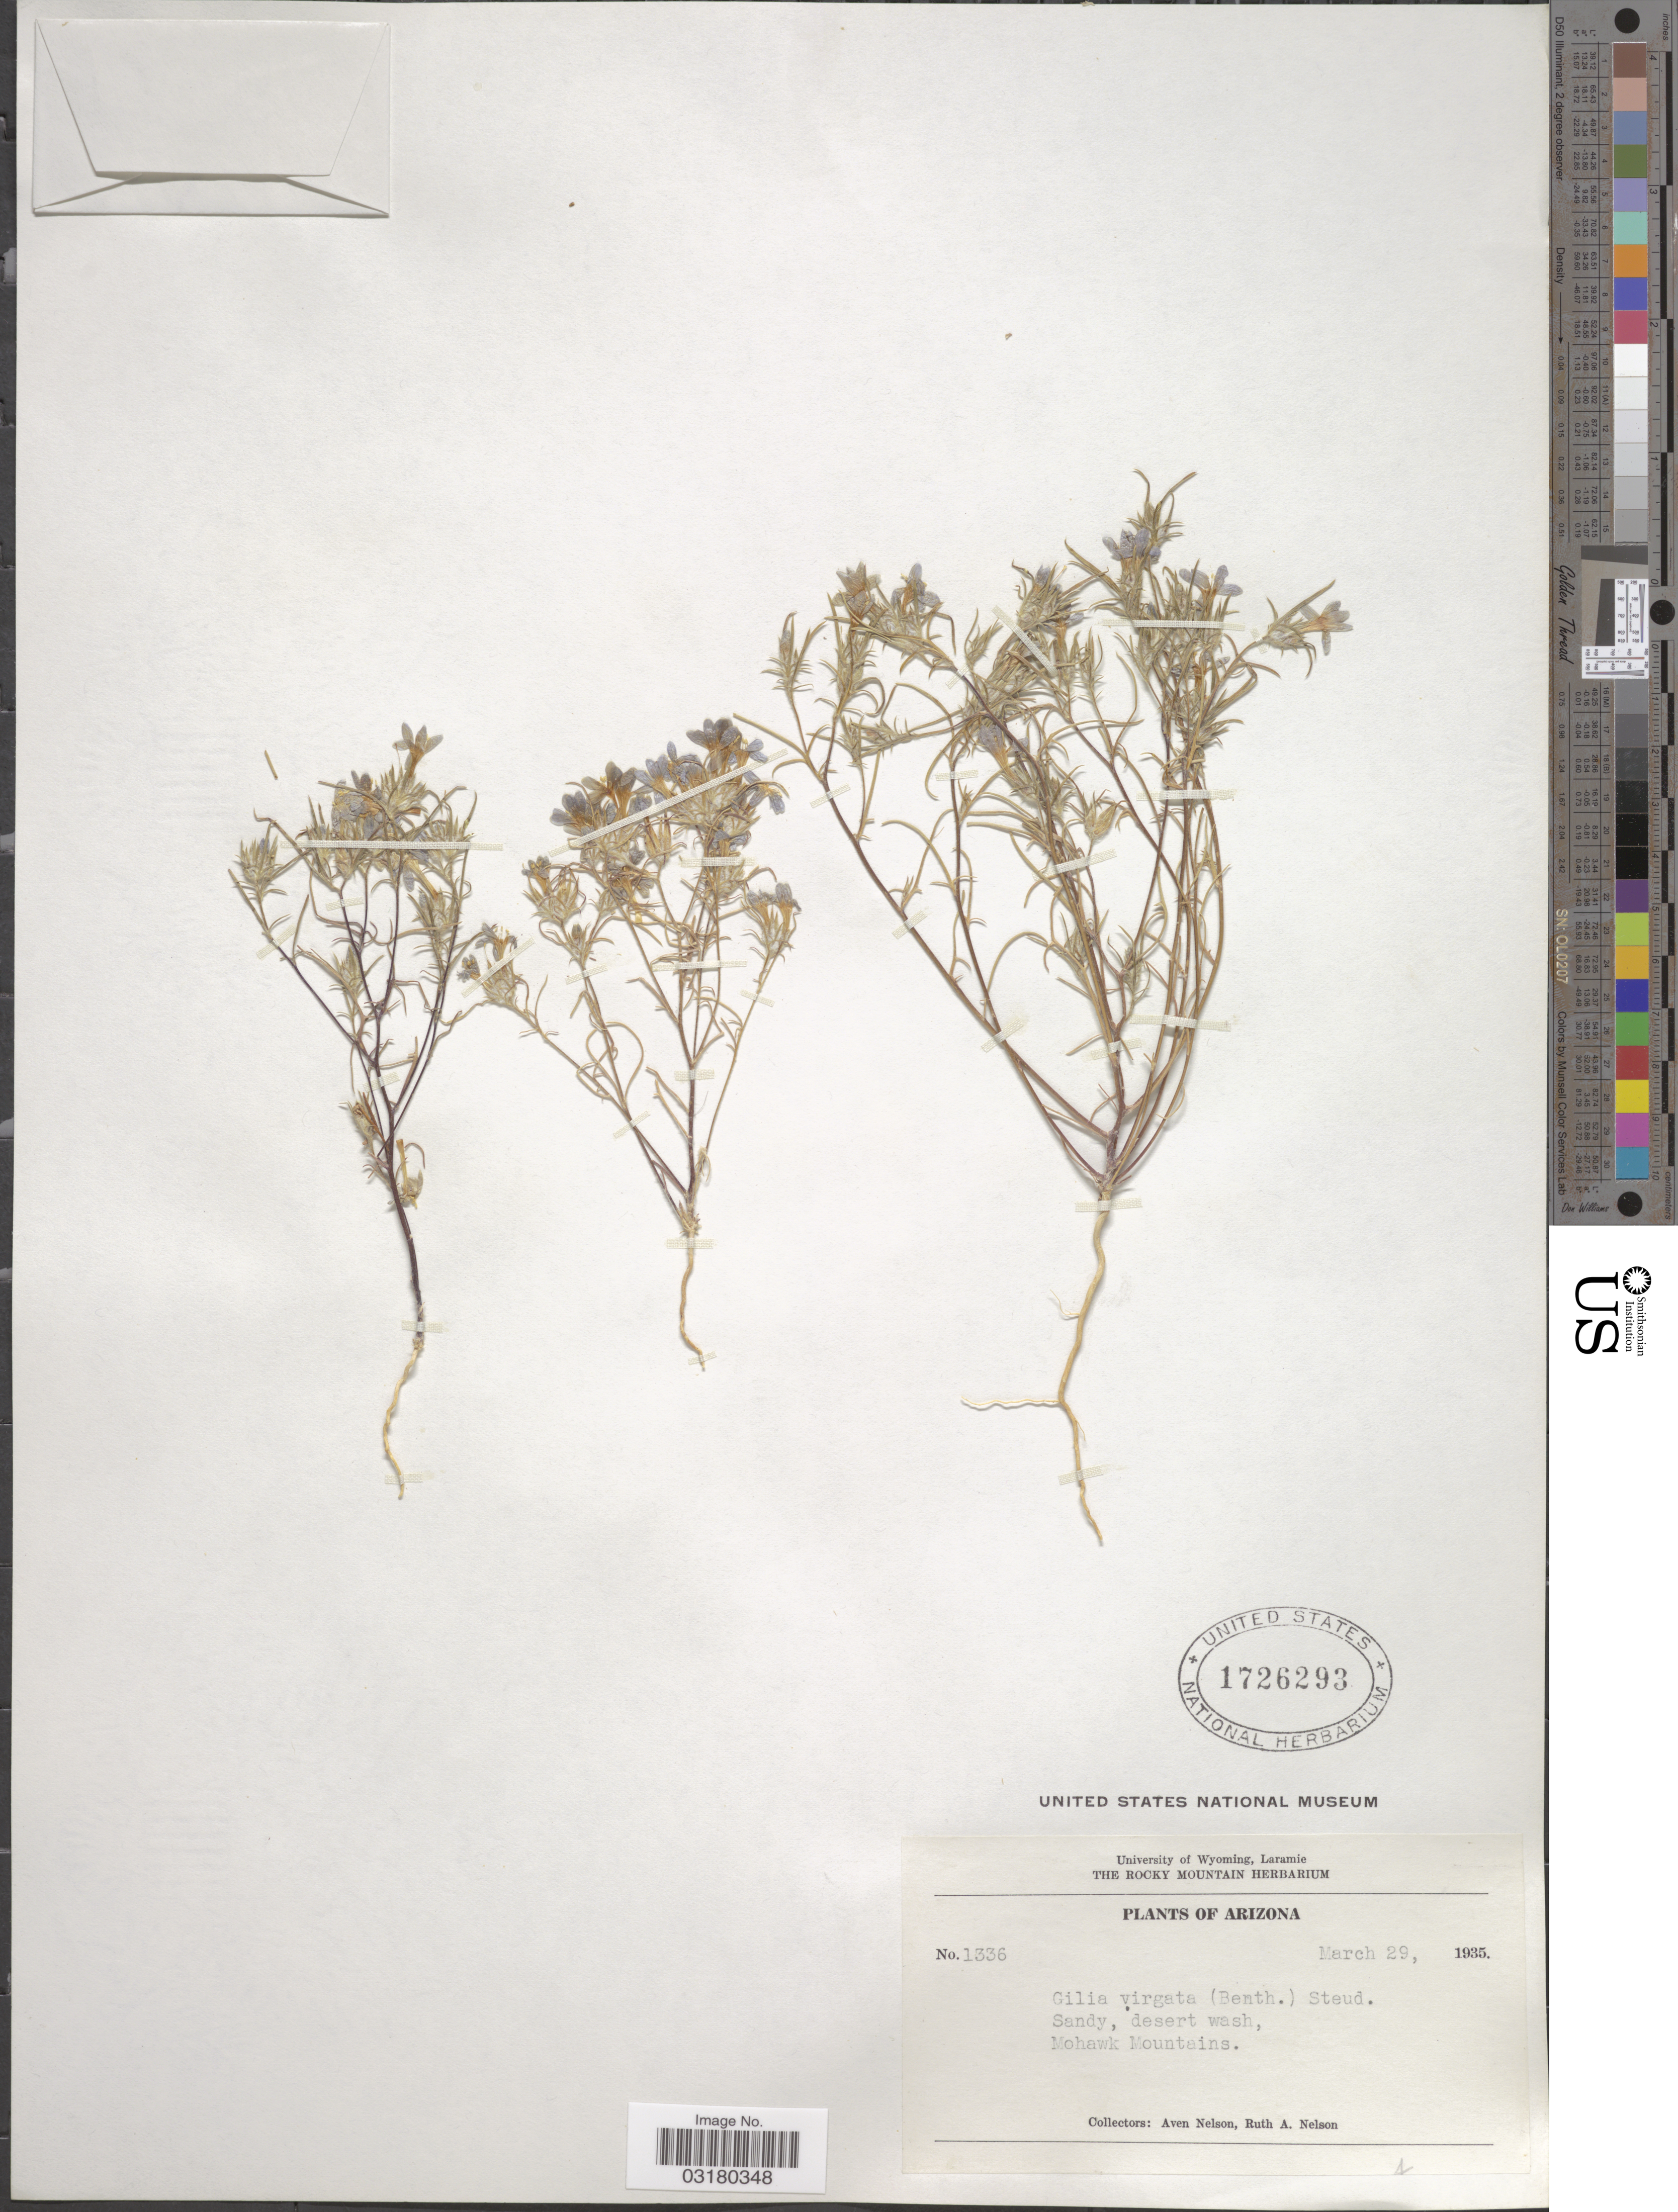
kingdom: Plantae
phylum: Tracheophyta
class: Magnoliopsida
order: Ericales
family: Polemoniaceae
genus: Eriastrum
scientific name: Eriastrum eremicum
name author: (Jeps.) H. Mason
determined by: Strong, Mark T., (BOT), Smithsonian Institution - National Museum of Natural History (UNITED STATES)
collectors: A. Nelson & R. A. Nelson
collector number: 1336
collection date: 1935-03-29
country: United States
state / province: Arizona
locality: Mohawk Mountains.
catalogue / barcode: US 1726293